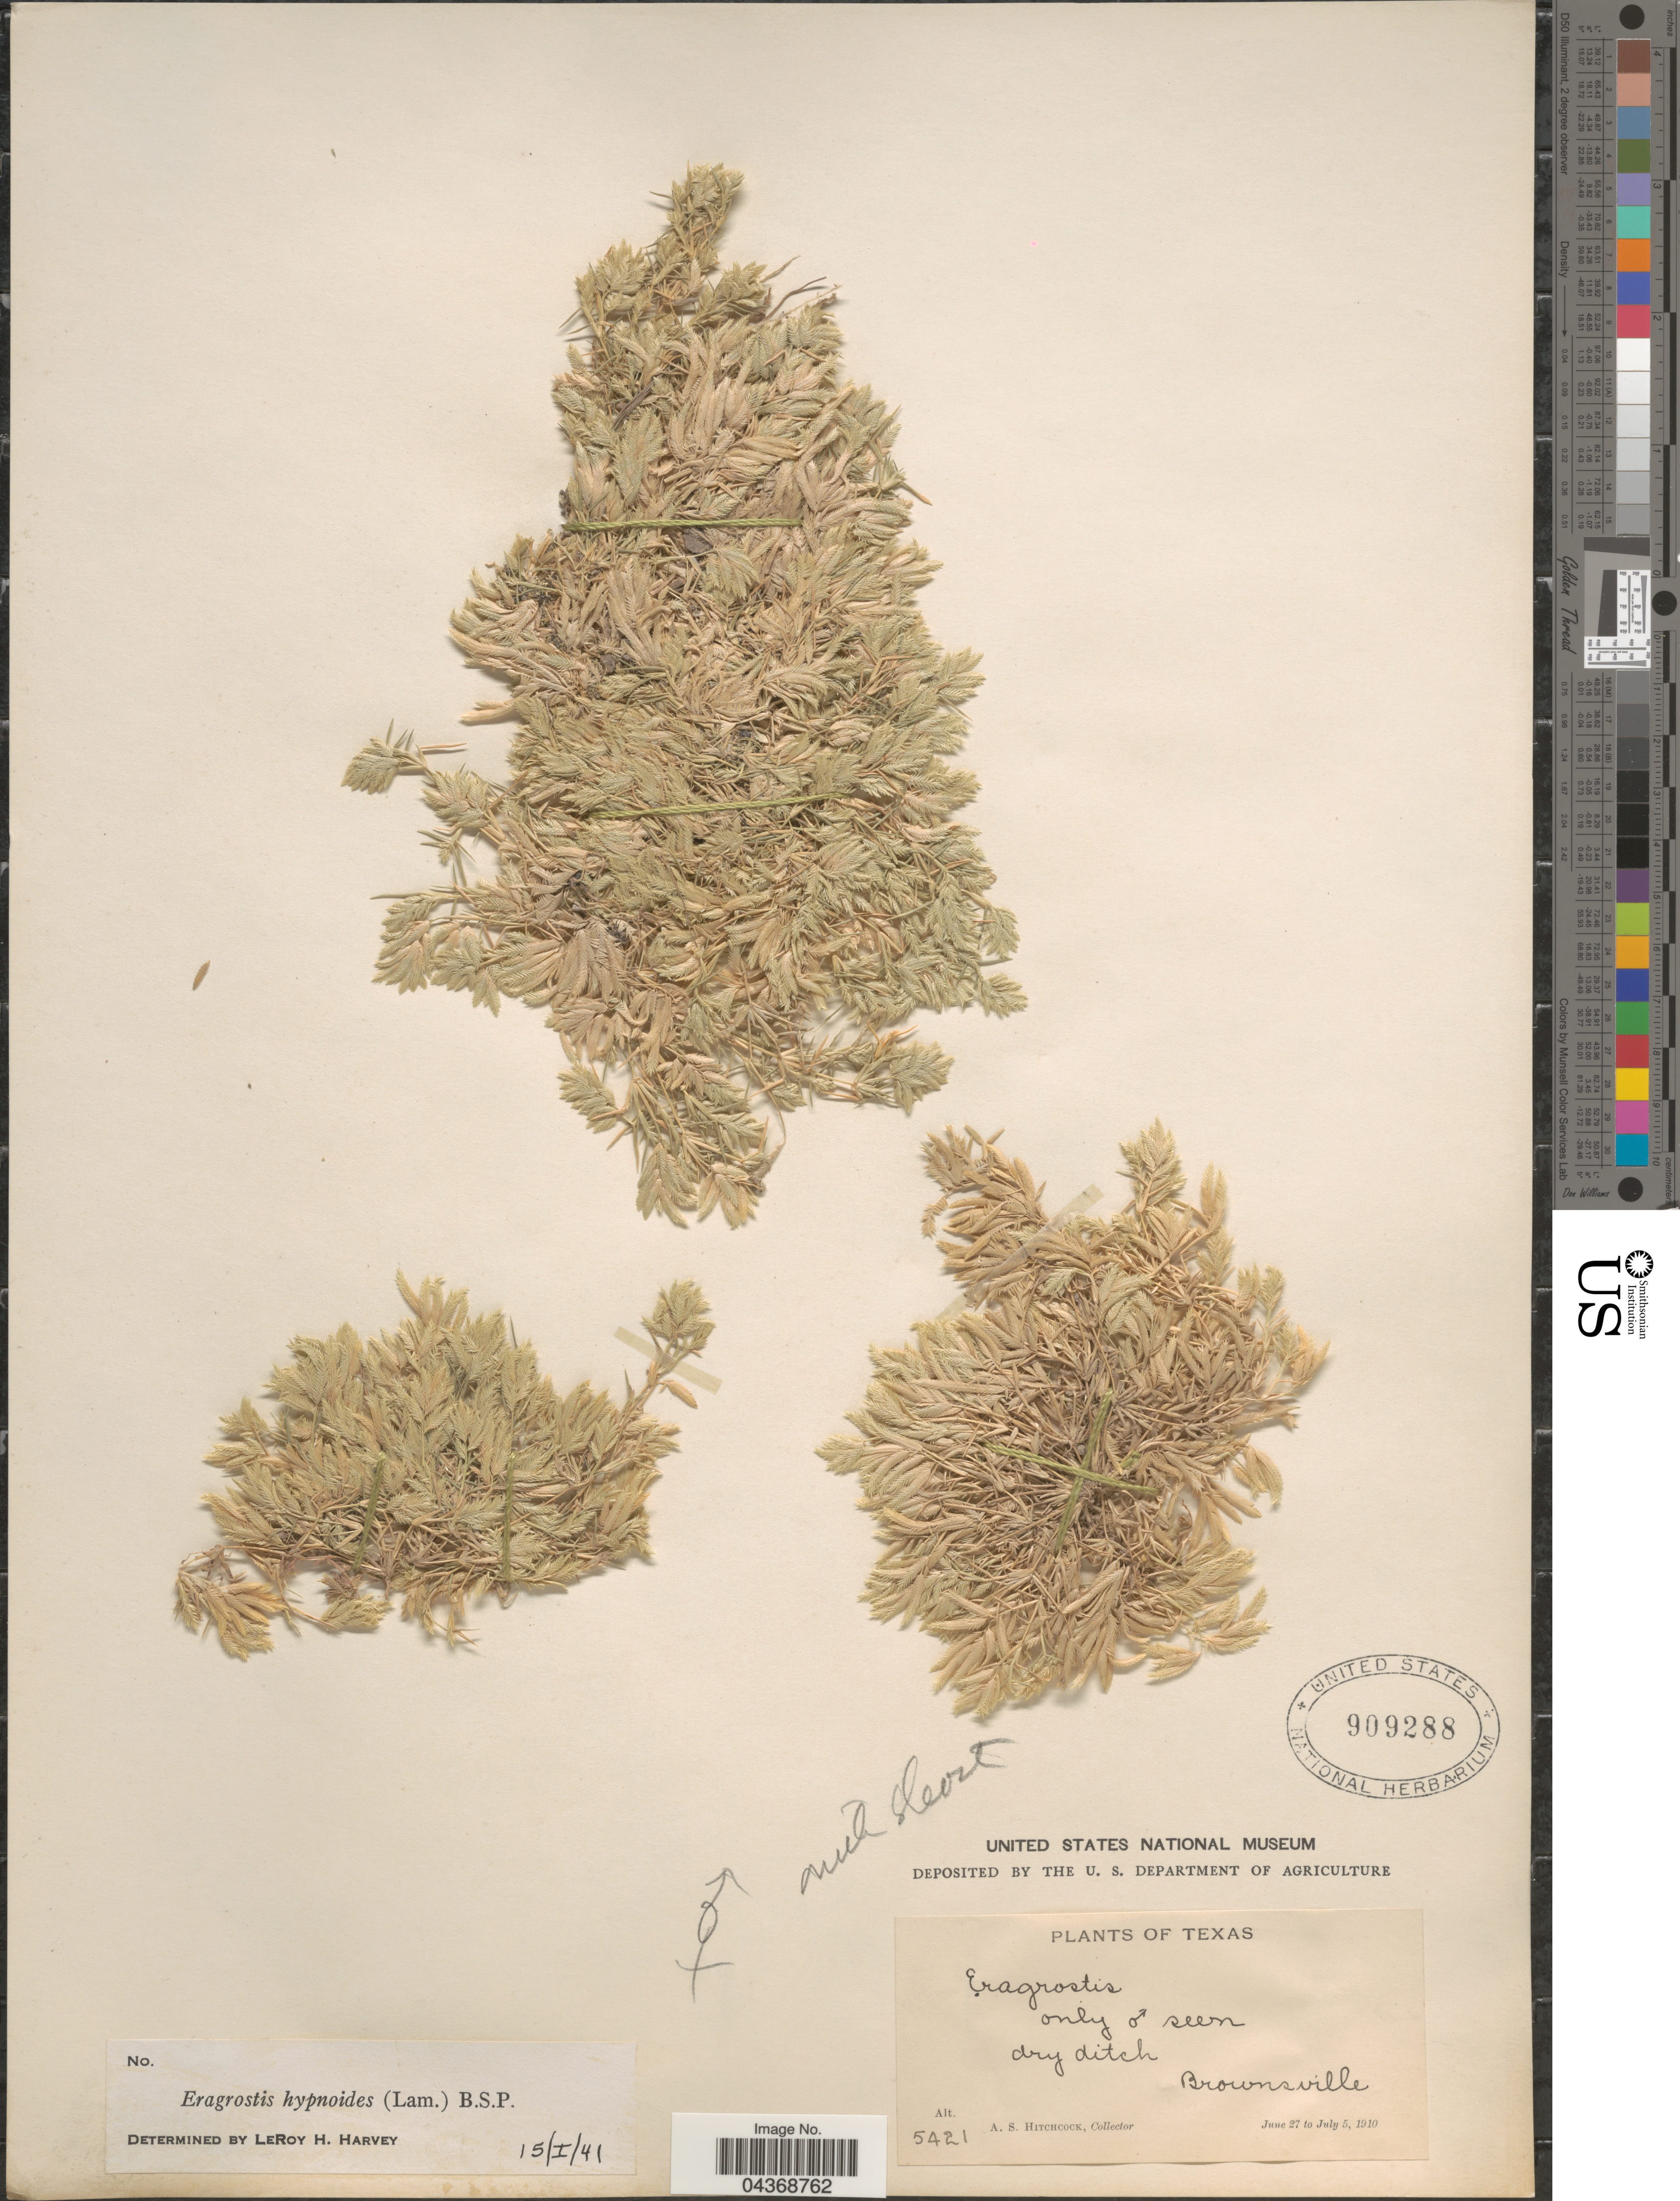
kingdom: Plantae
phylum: Tracheophyta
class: Liliopsida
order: Poales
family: Poaceae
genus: Eragrostis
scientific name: Eragrostis hypnoides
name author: (Lam.) Britton, Stearns & Poggenb.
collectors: A. S. Hitchcock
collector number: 5421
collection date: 1910-06-27/1910-07-05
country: United States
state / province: Texas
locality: Dry ditch. Brownsville.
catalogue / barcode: US 909288